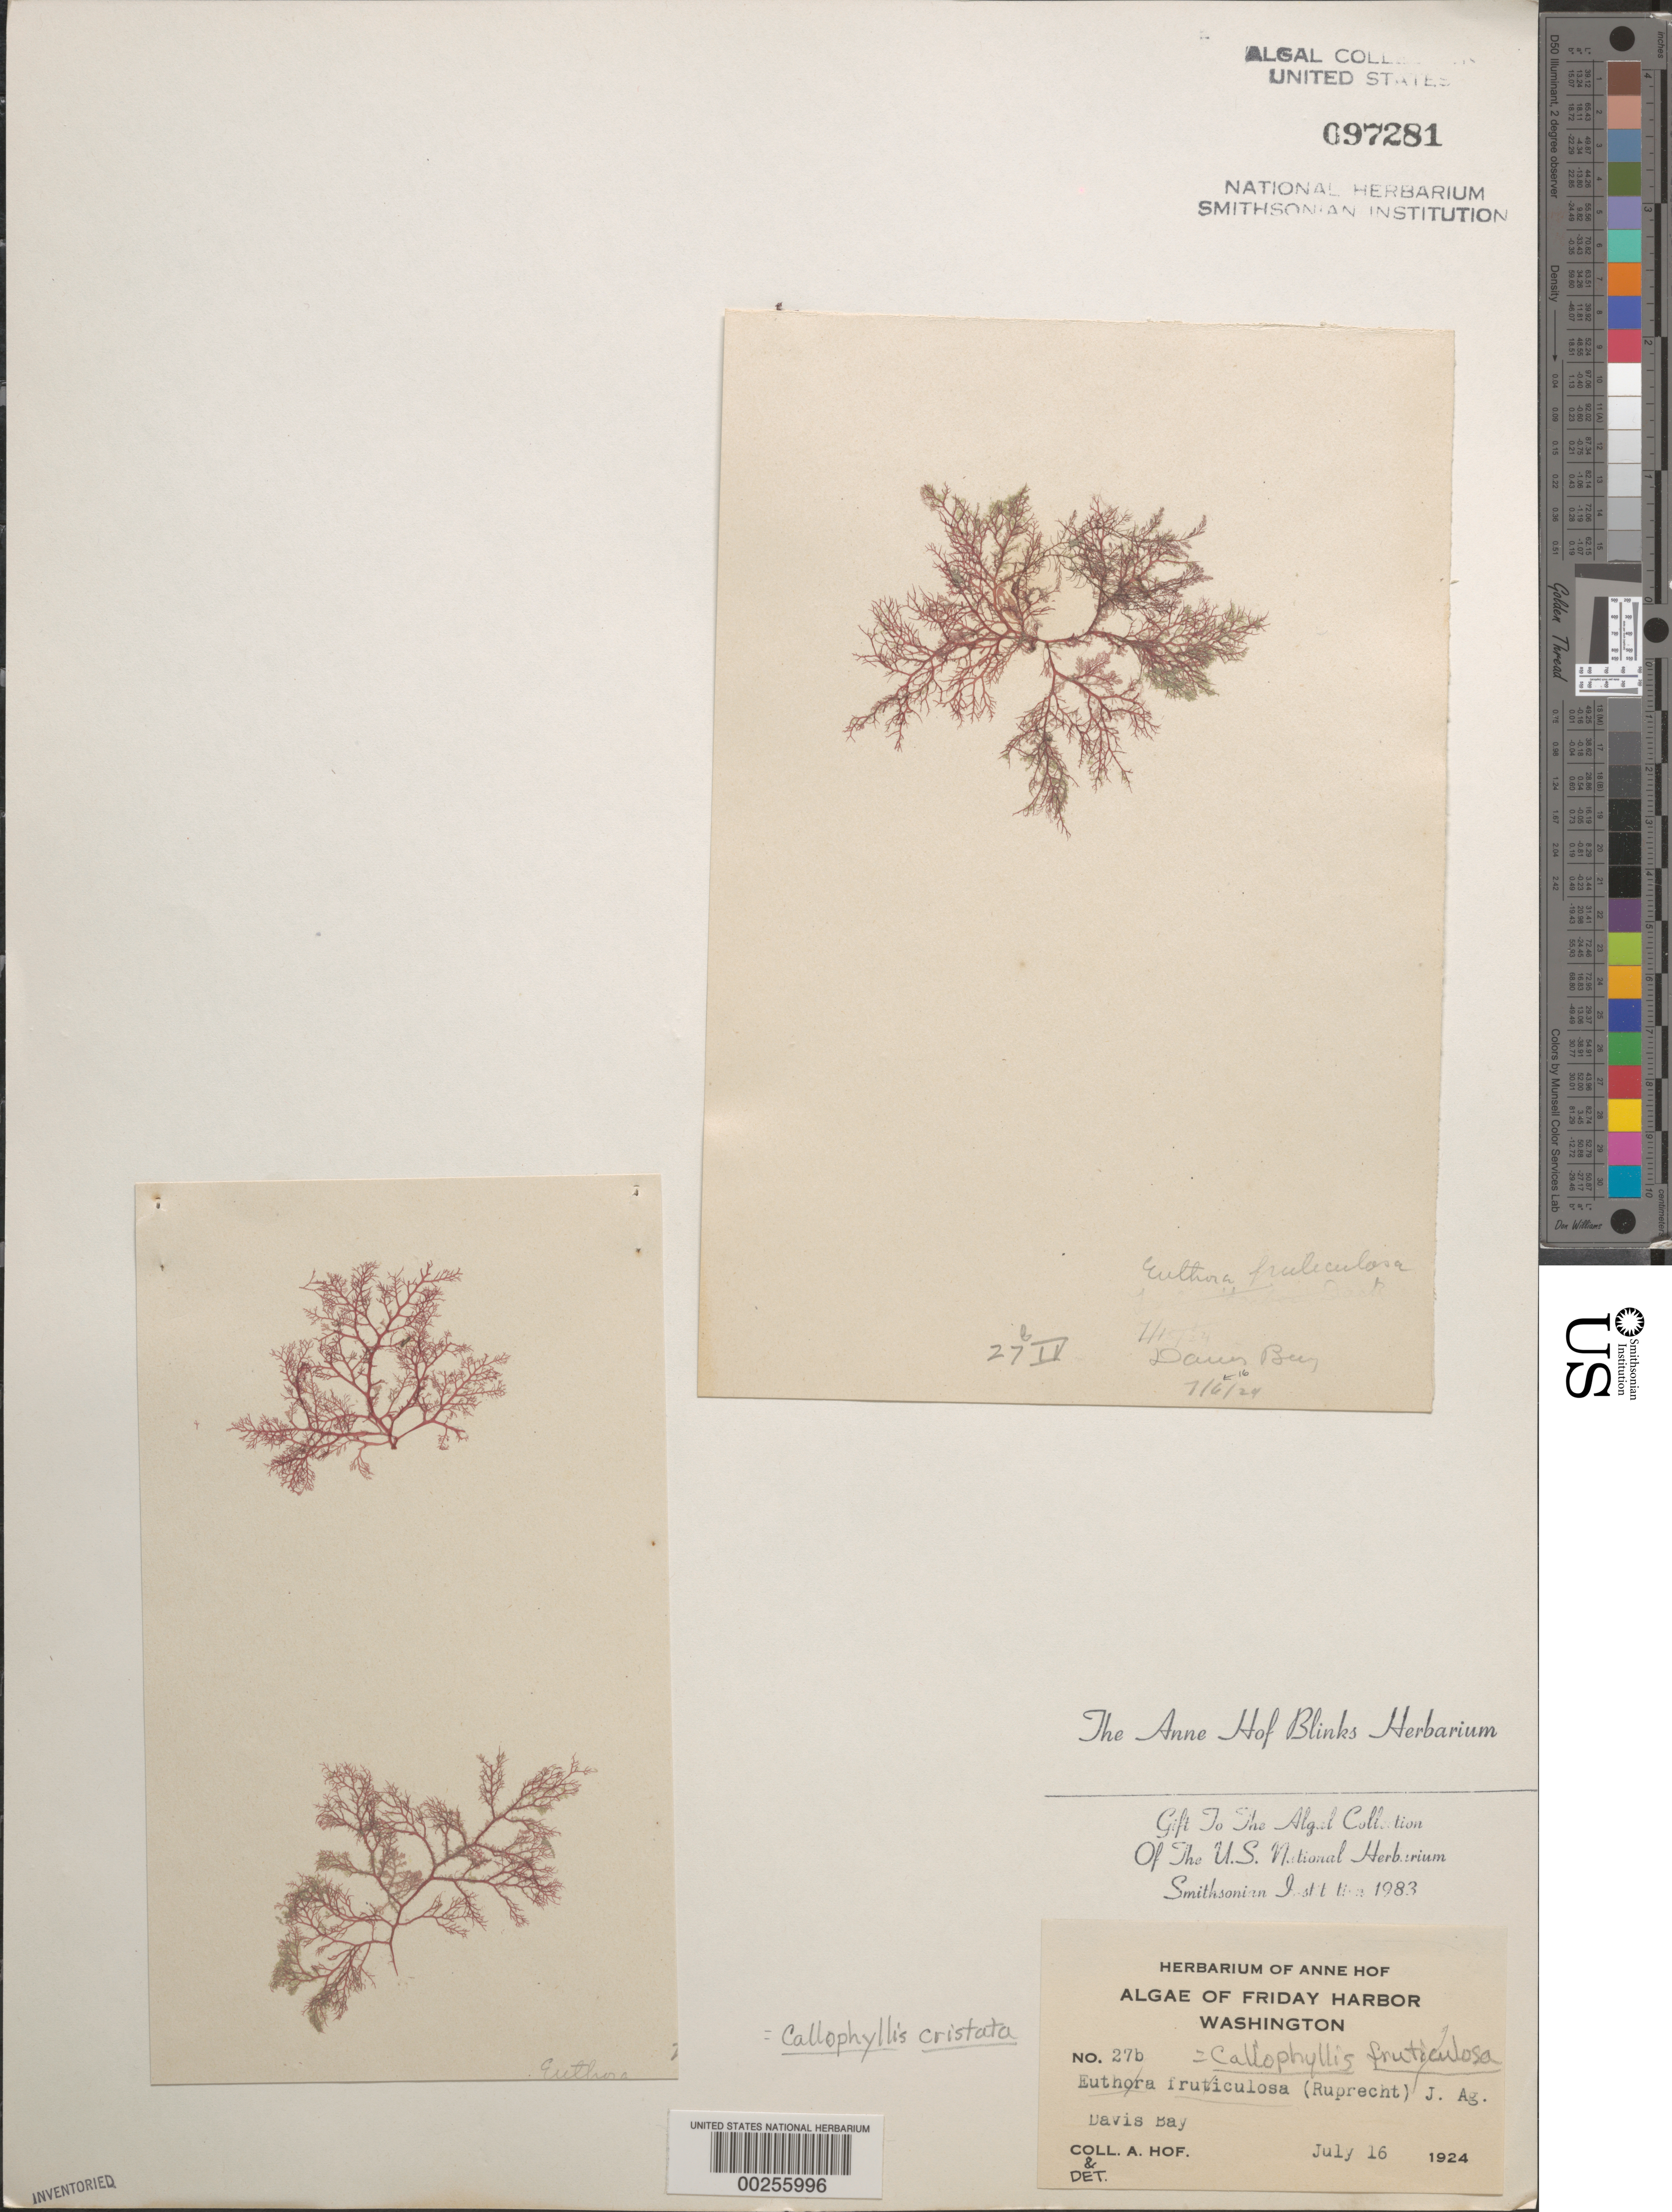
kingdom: Plantae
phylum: Rhodophyta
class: Florideophyceae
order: Gigartinales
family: Kallymeniaceae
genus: Euthora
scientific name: Euthora cristata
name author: (C. Agardh) J. Agardh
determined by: Algae name updating Project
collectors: A. Blinks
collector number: AHB 27b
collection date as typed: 16 Jul 1924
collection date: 1924-07-16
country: United States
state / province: Washington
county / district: San Juan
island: San Juan Island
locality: Davis Bay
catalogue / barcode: US 97281